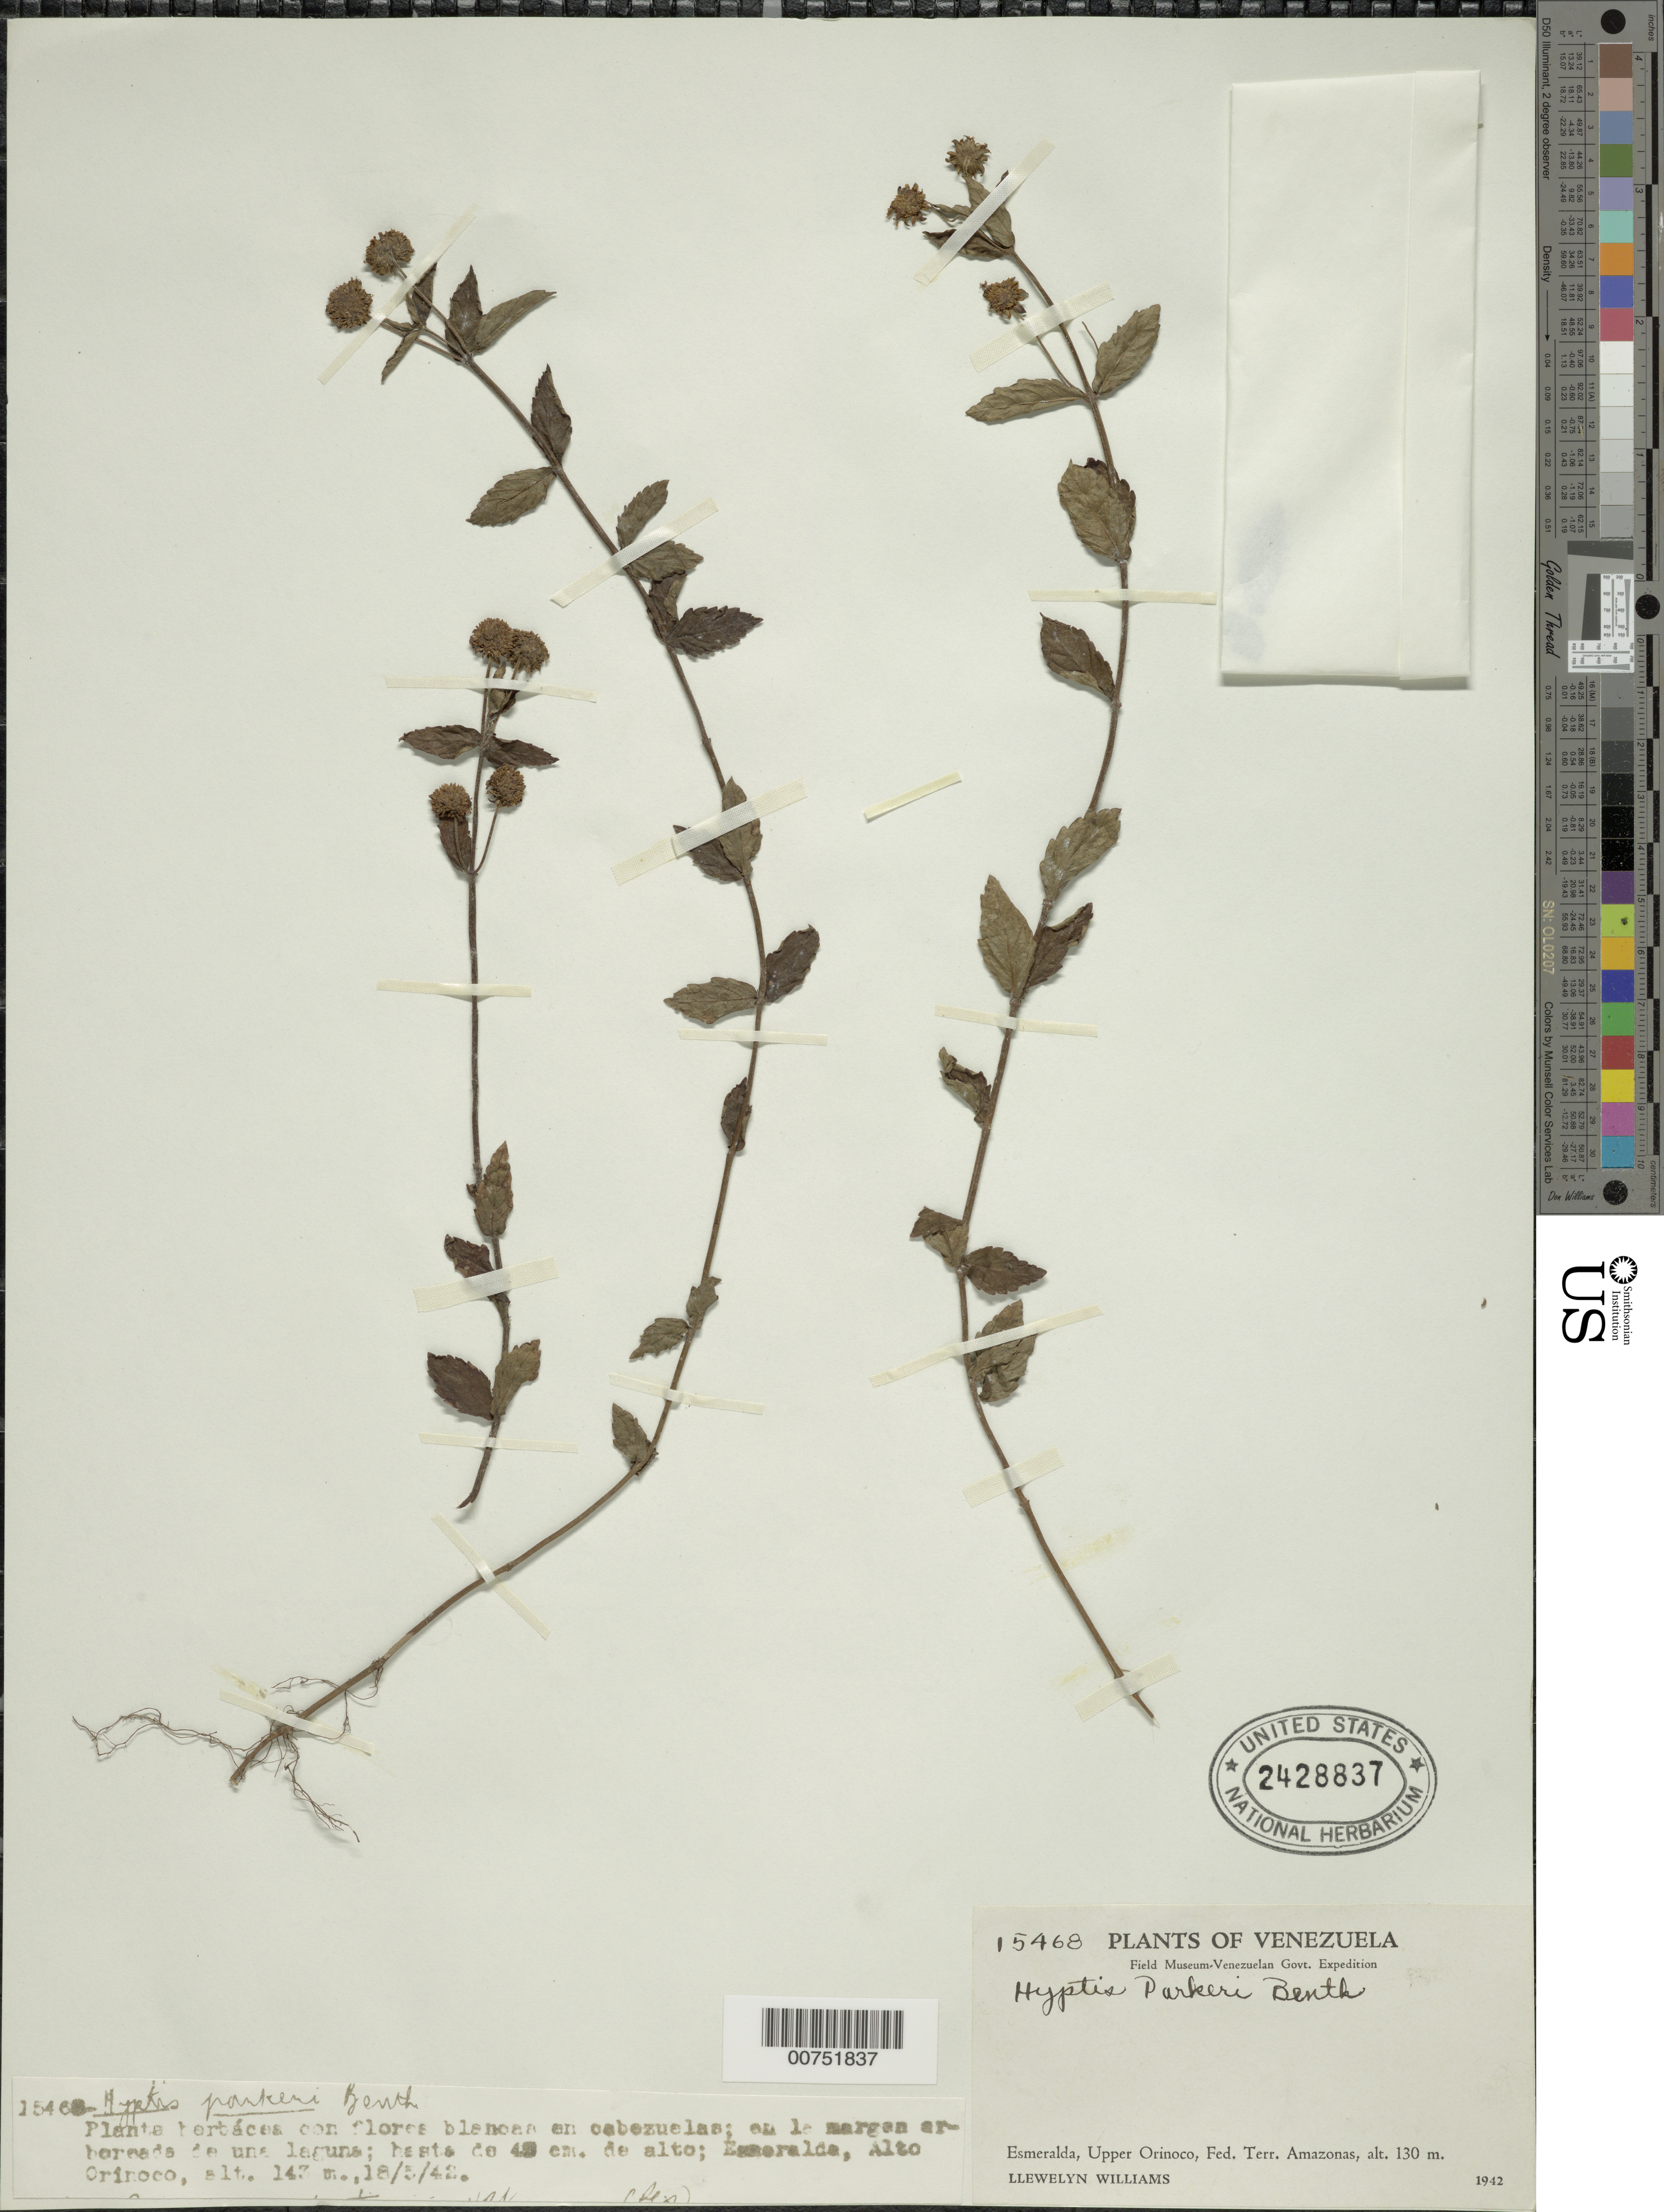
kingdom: Plantae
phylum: Tracheophyta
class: Magnoliopsida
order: Lamiales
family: Lamiaceae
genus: Hyptis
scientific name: Hyptis parkeri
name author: Benth.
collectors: Ll. Williams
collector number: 15468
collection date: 1942-03-18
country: Venezuela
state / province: Amazonas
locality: Esmeralda, Upper Orinoco, Fed. Terr. Amazonas.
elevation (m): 130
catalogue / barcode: US 2428837